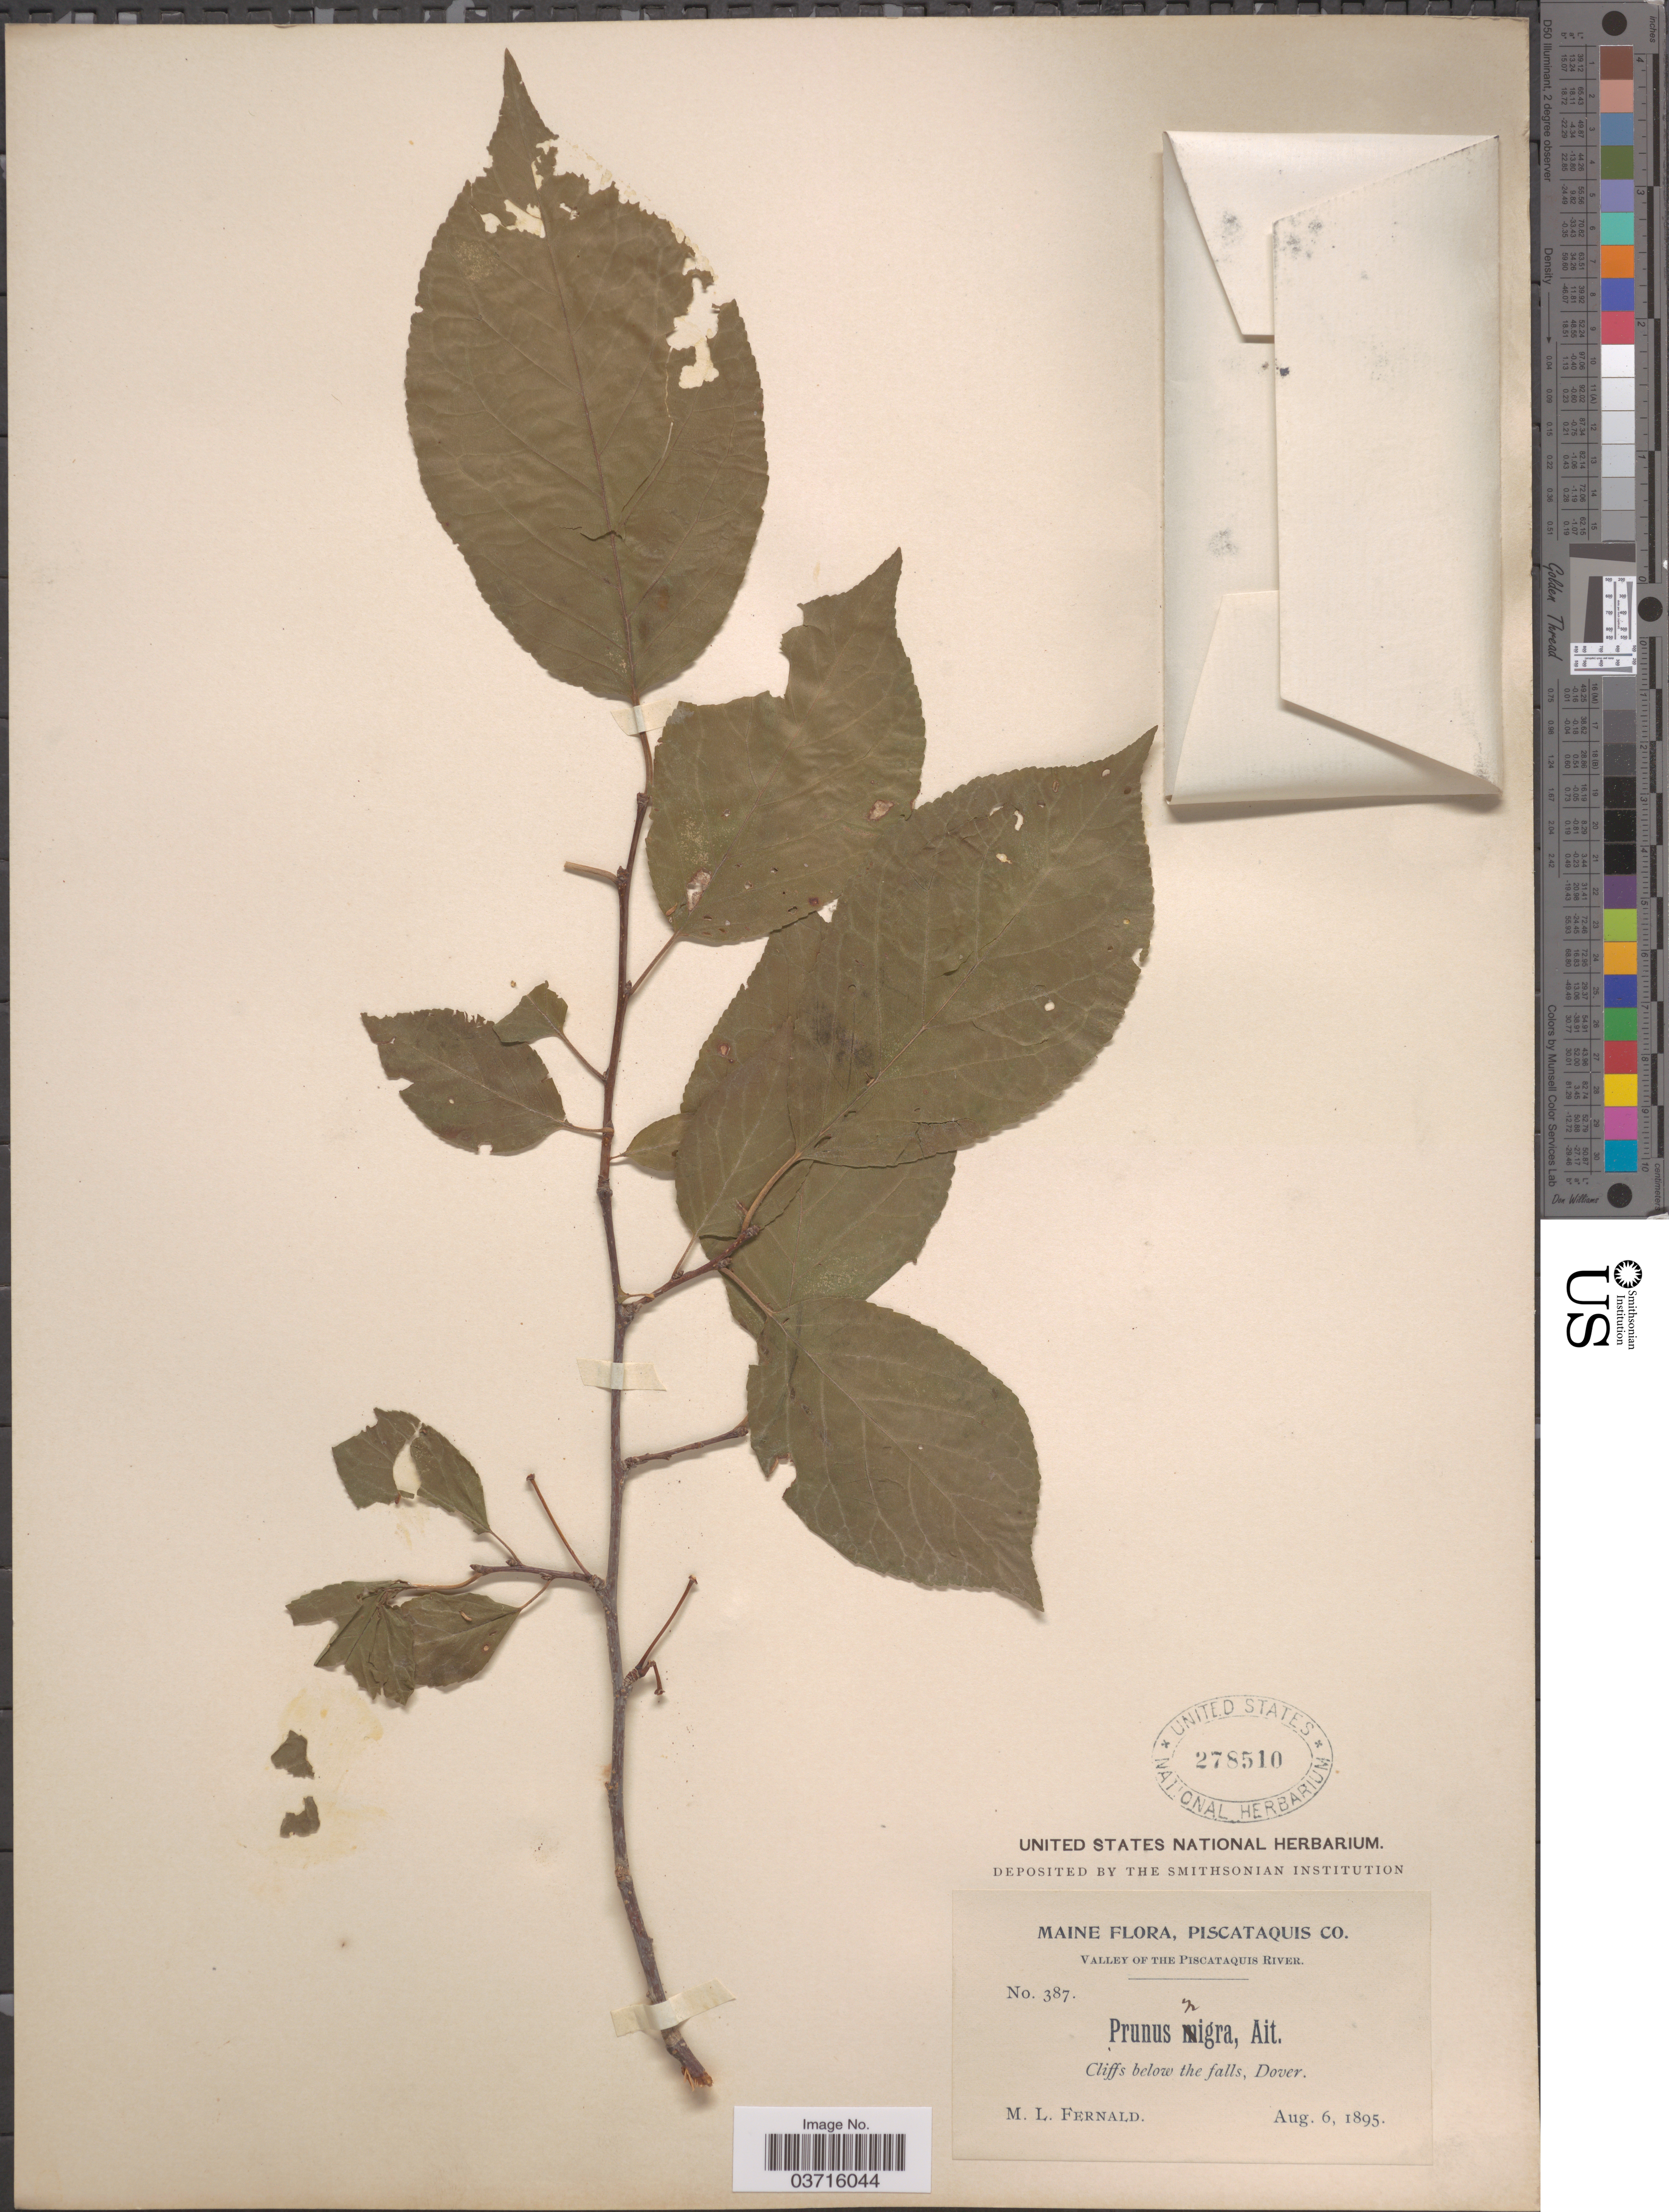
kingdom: Plantae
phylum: Tracheophyta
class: Magnoliopsida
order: Rosales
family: Rosaceae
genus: Prunus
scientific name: Prunus nigra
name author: Wight & Hedrick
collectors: M. L. Fernald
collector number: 387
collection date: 1895-08-06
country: United States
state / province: Maine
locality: Piscataquis Co. Valley of The Piscataquis River. Cliffs below the falls, Dover.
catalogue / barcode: US 278510